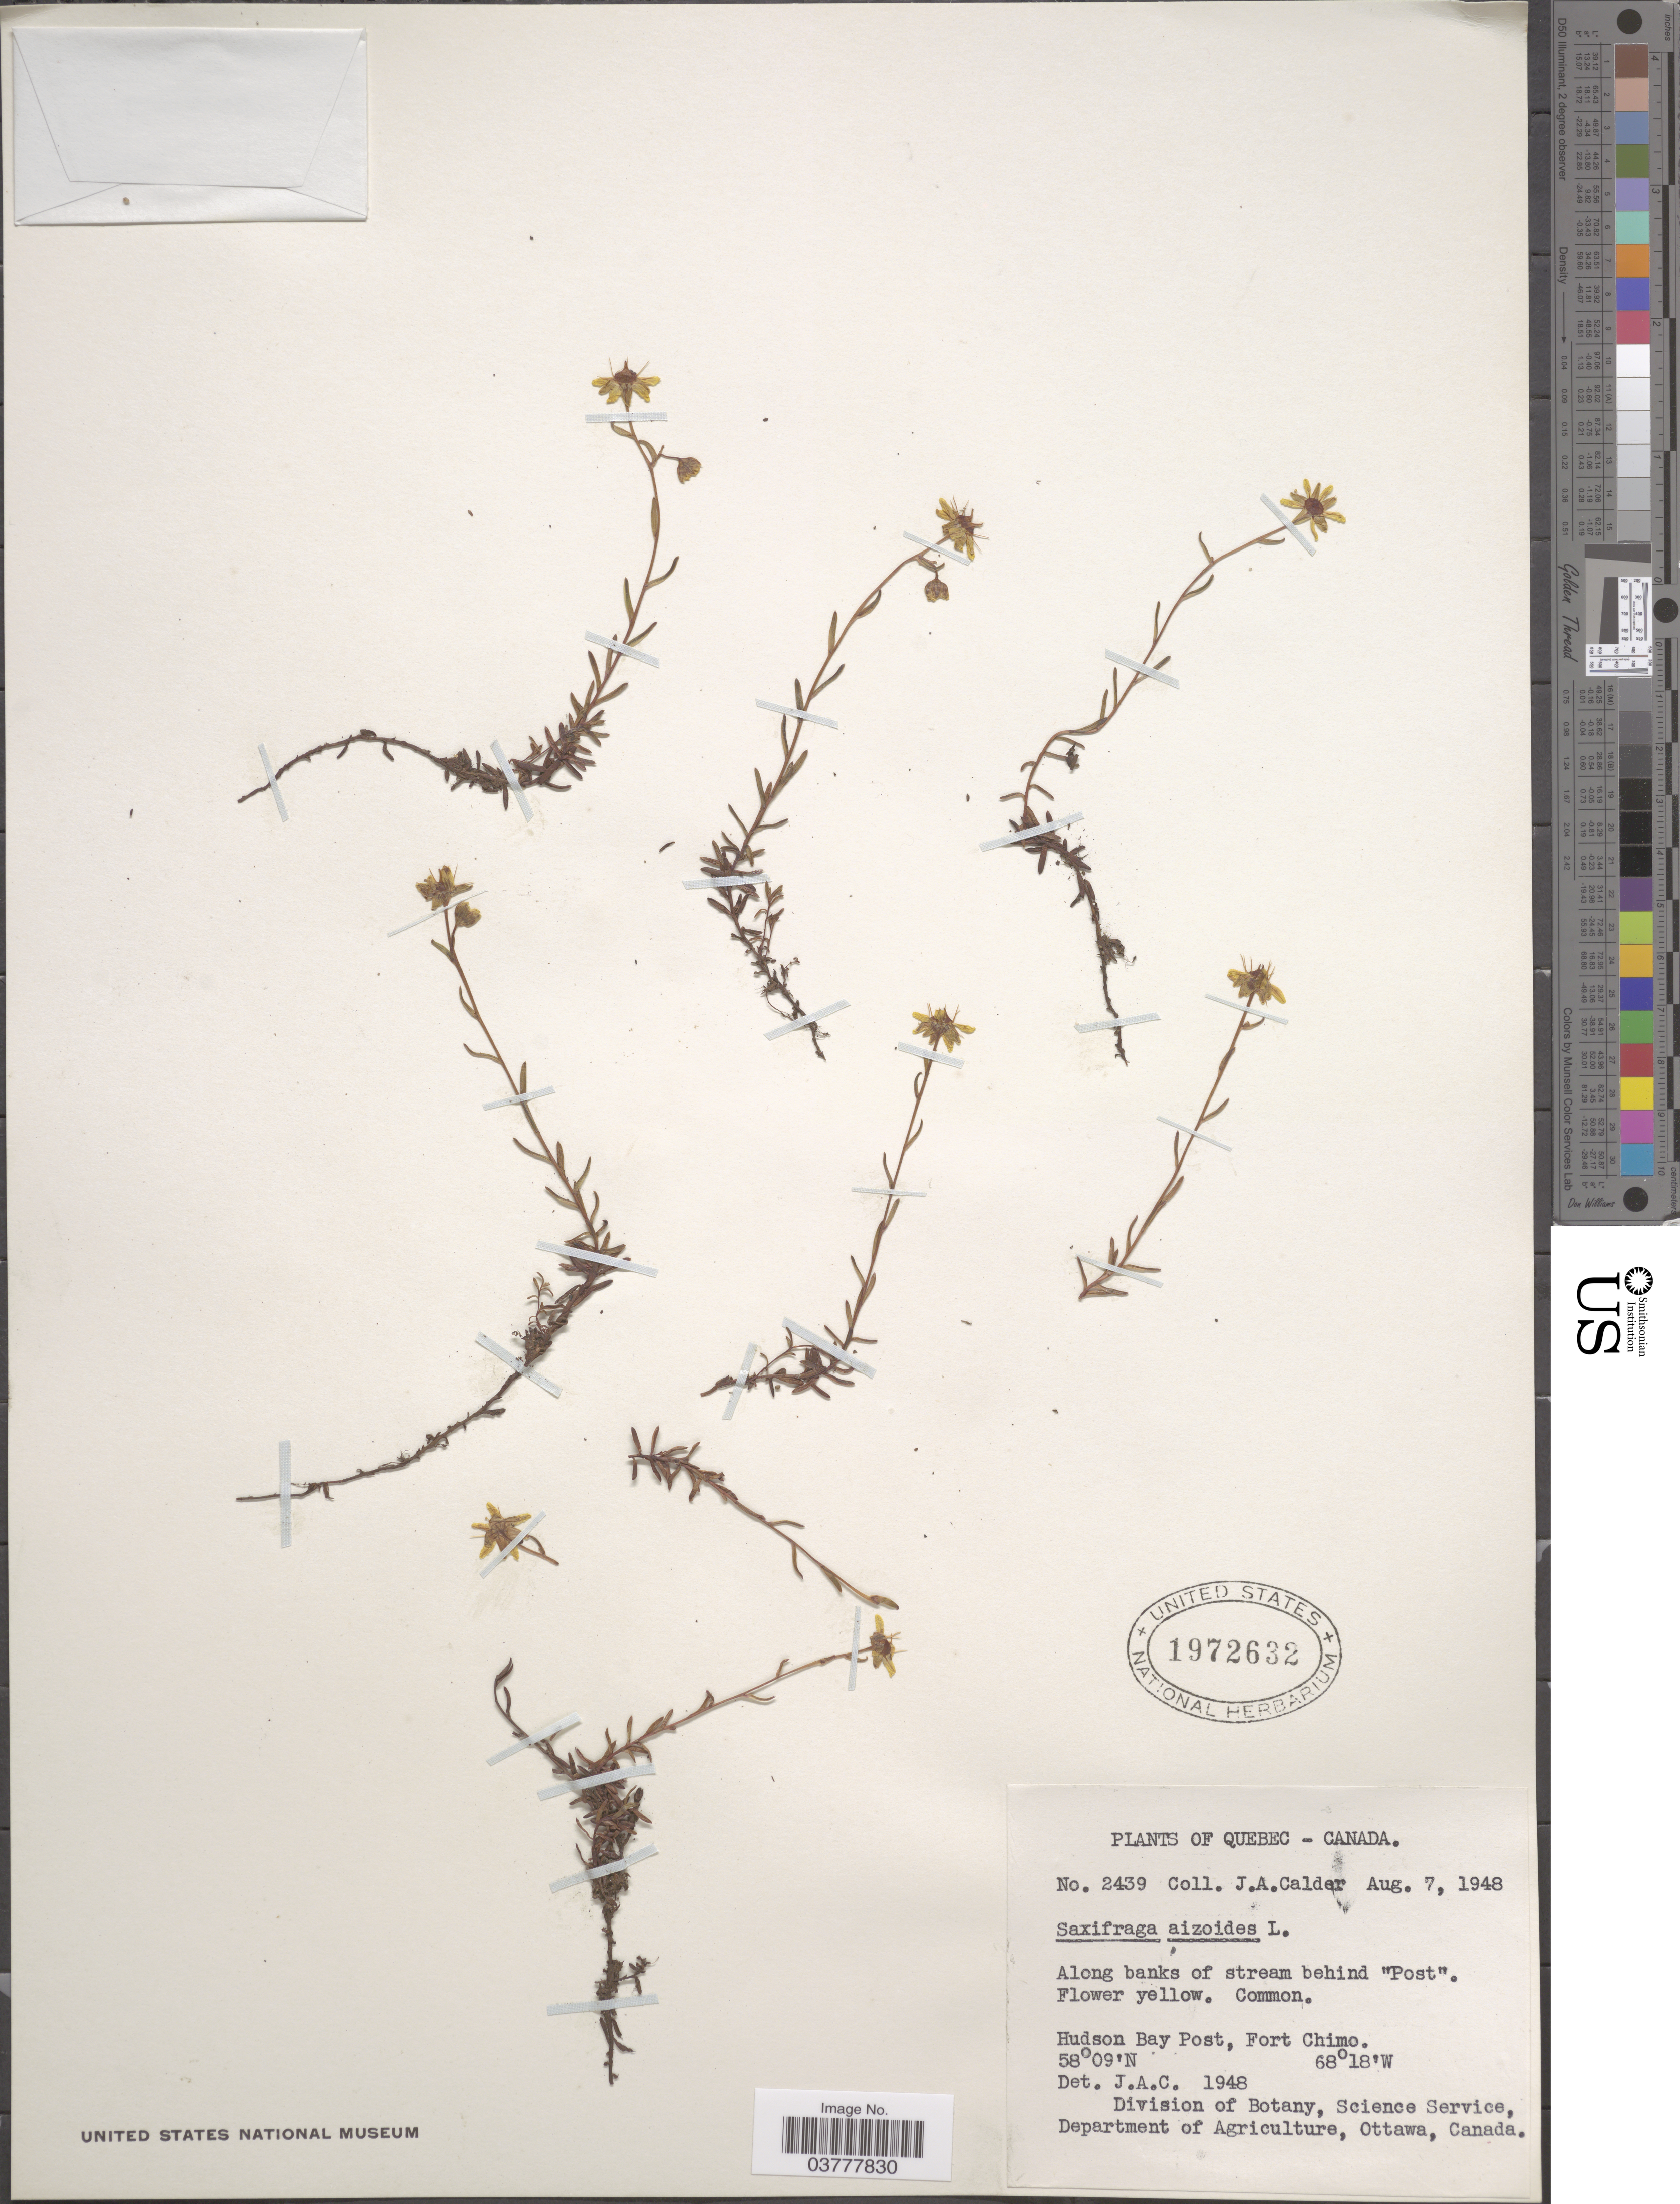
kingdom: Plantae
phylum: Tracheophyta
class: Magnoliopsida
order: Saxifragales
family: Saxifragaceae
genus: Saxifraga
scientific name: Saxifraga aizoides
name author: L.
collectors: J. A. Calder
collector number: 2439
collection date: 1948-08-07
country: Canada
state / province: Quebec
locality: Along banks of stream behind "Post". Hudson Bay Post, Fort Chimo.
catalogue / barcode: US 1972632